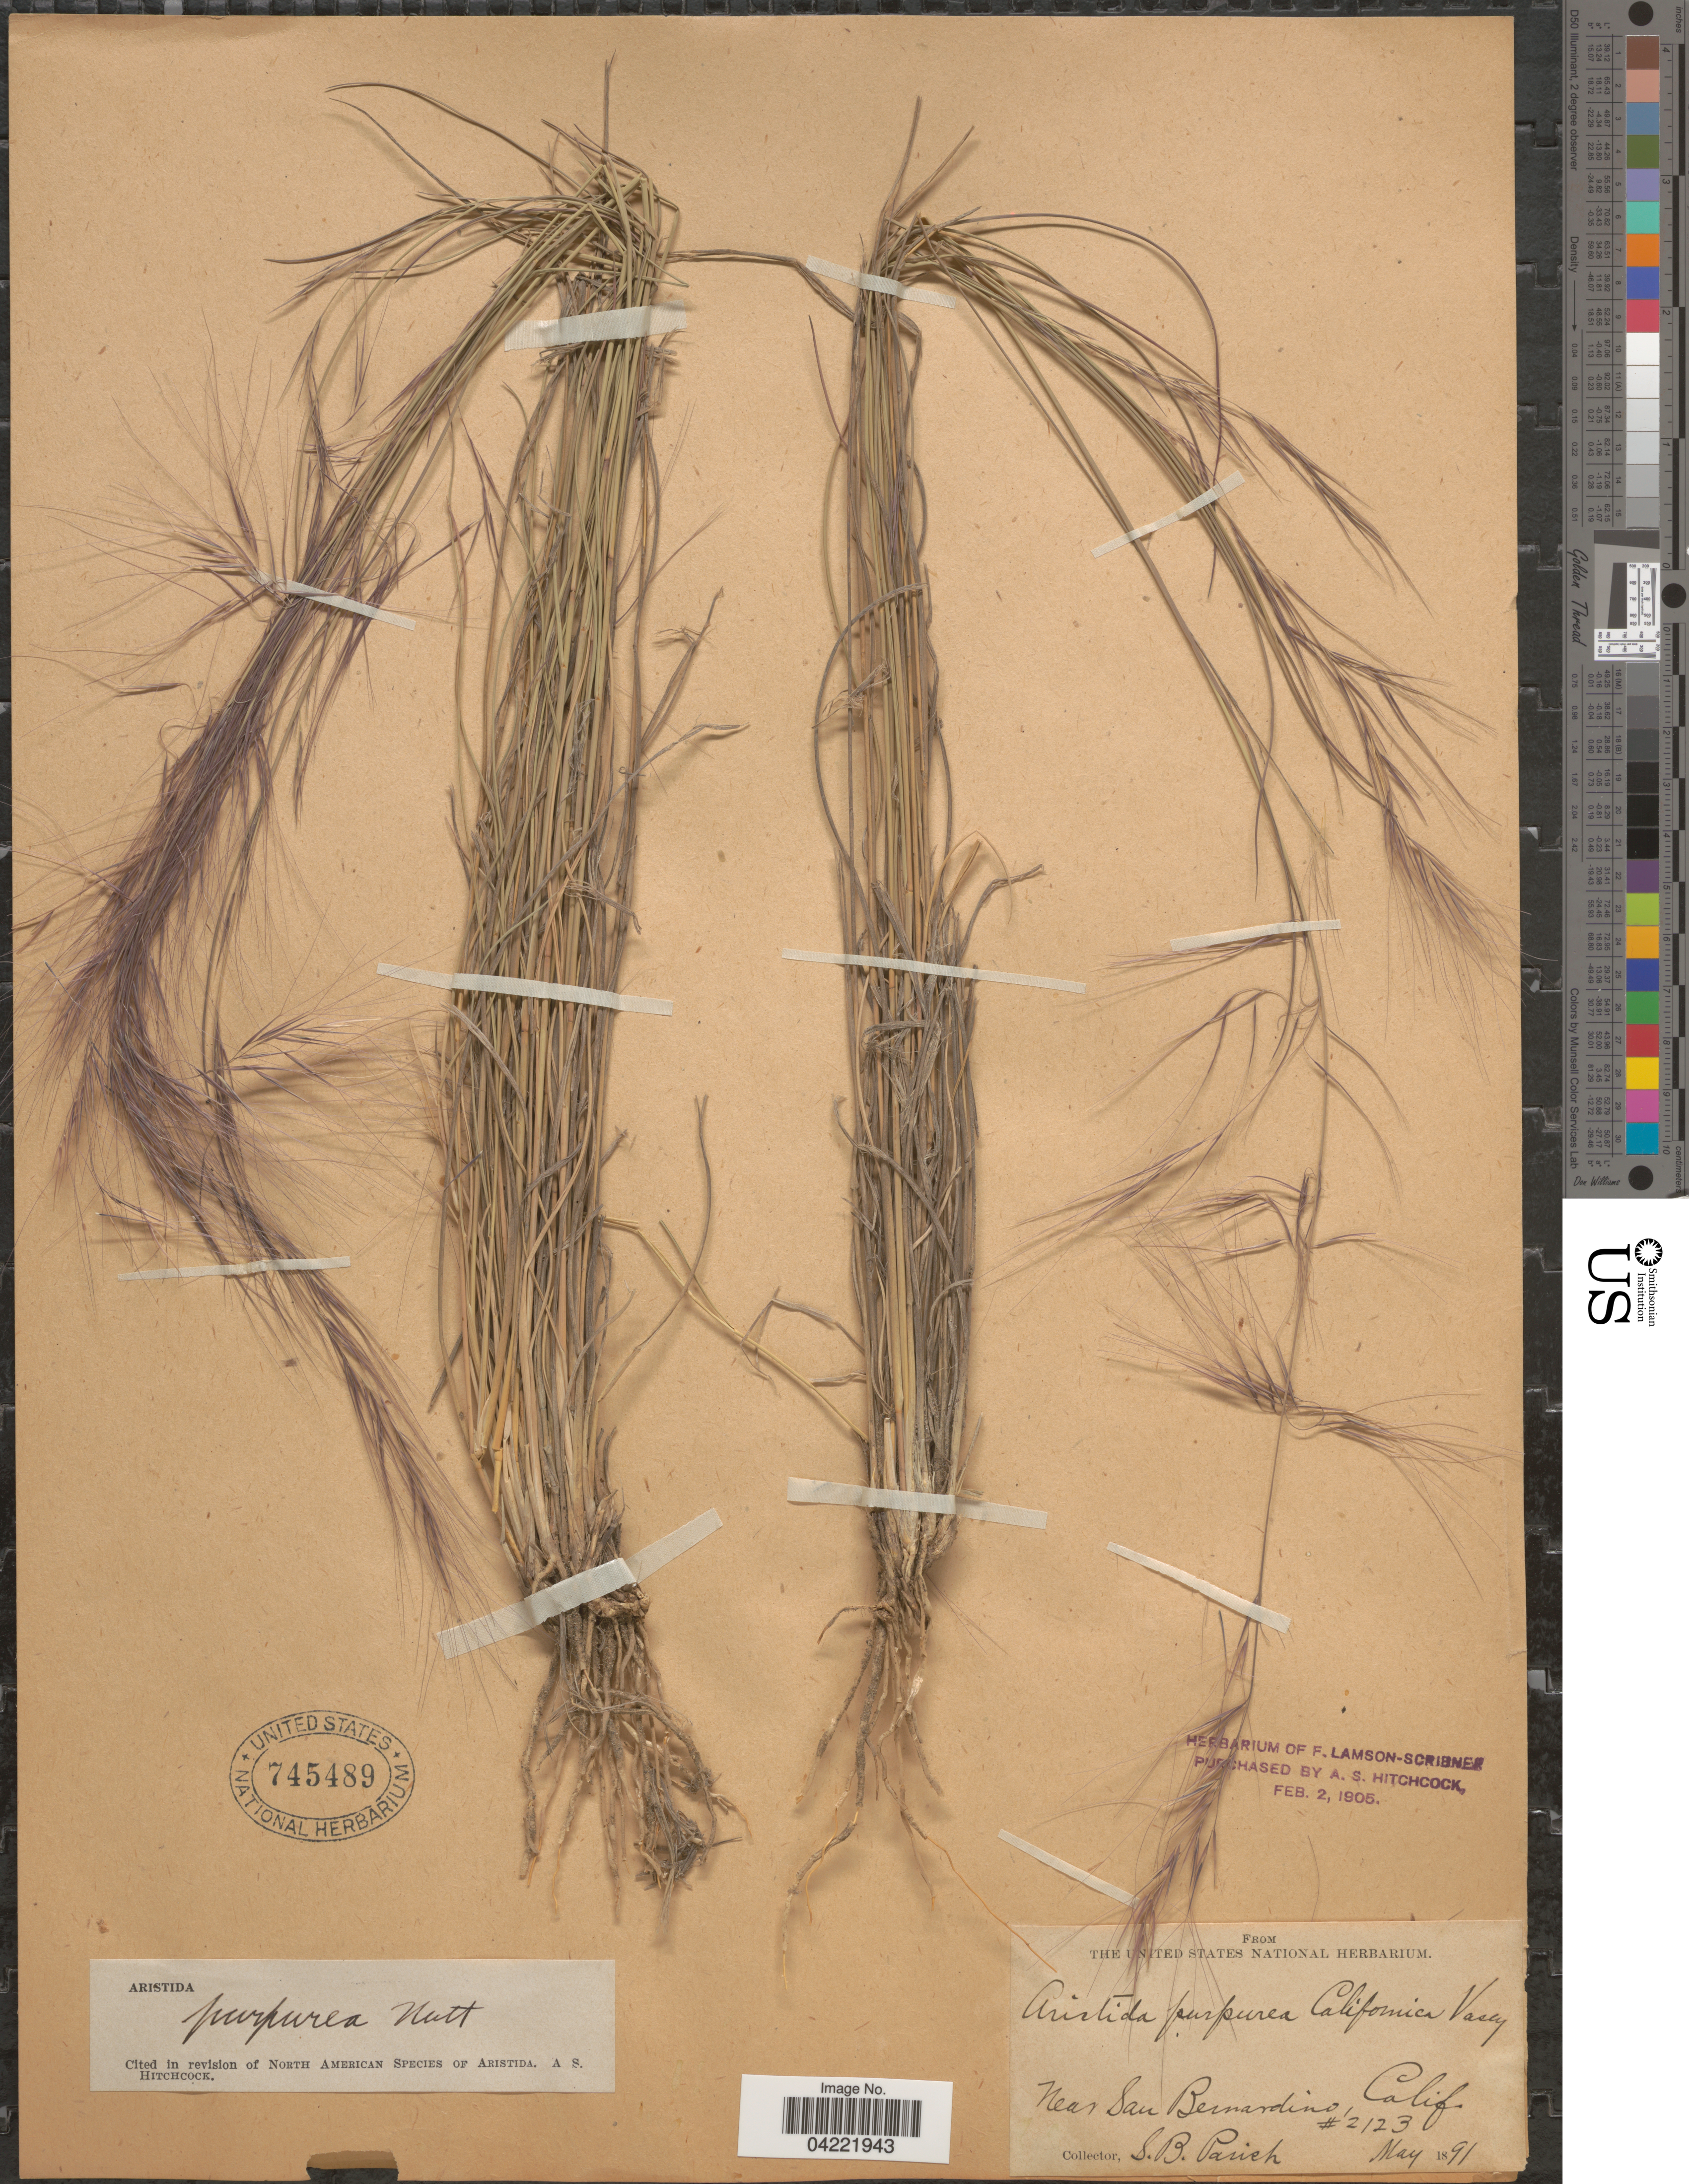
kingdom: Plantae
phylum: Tracheophyta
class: Liliopsida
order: Poales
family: Poaceae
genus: Aristida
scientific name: Aristida purpurea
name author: Nutt.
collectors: S. B. Parish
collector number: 2123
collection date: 1891-05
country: United States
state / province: California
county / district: San Bernardino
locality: Near San Bernardino.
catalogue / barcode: US 745489